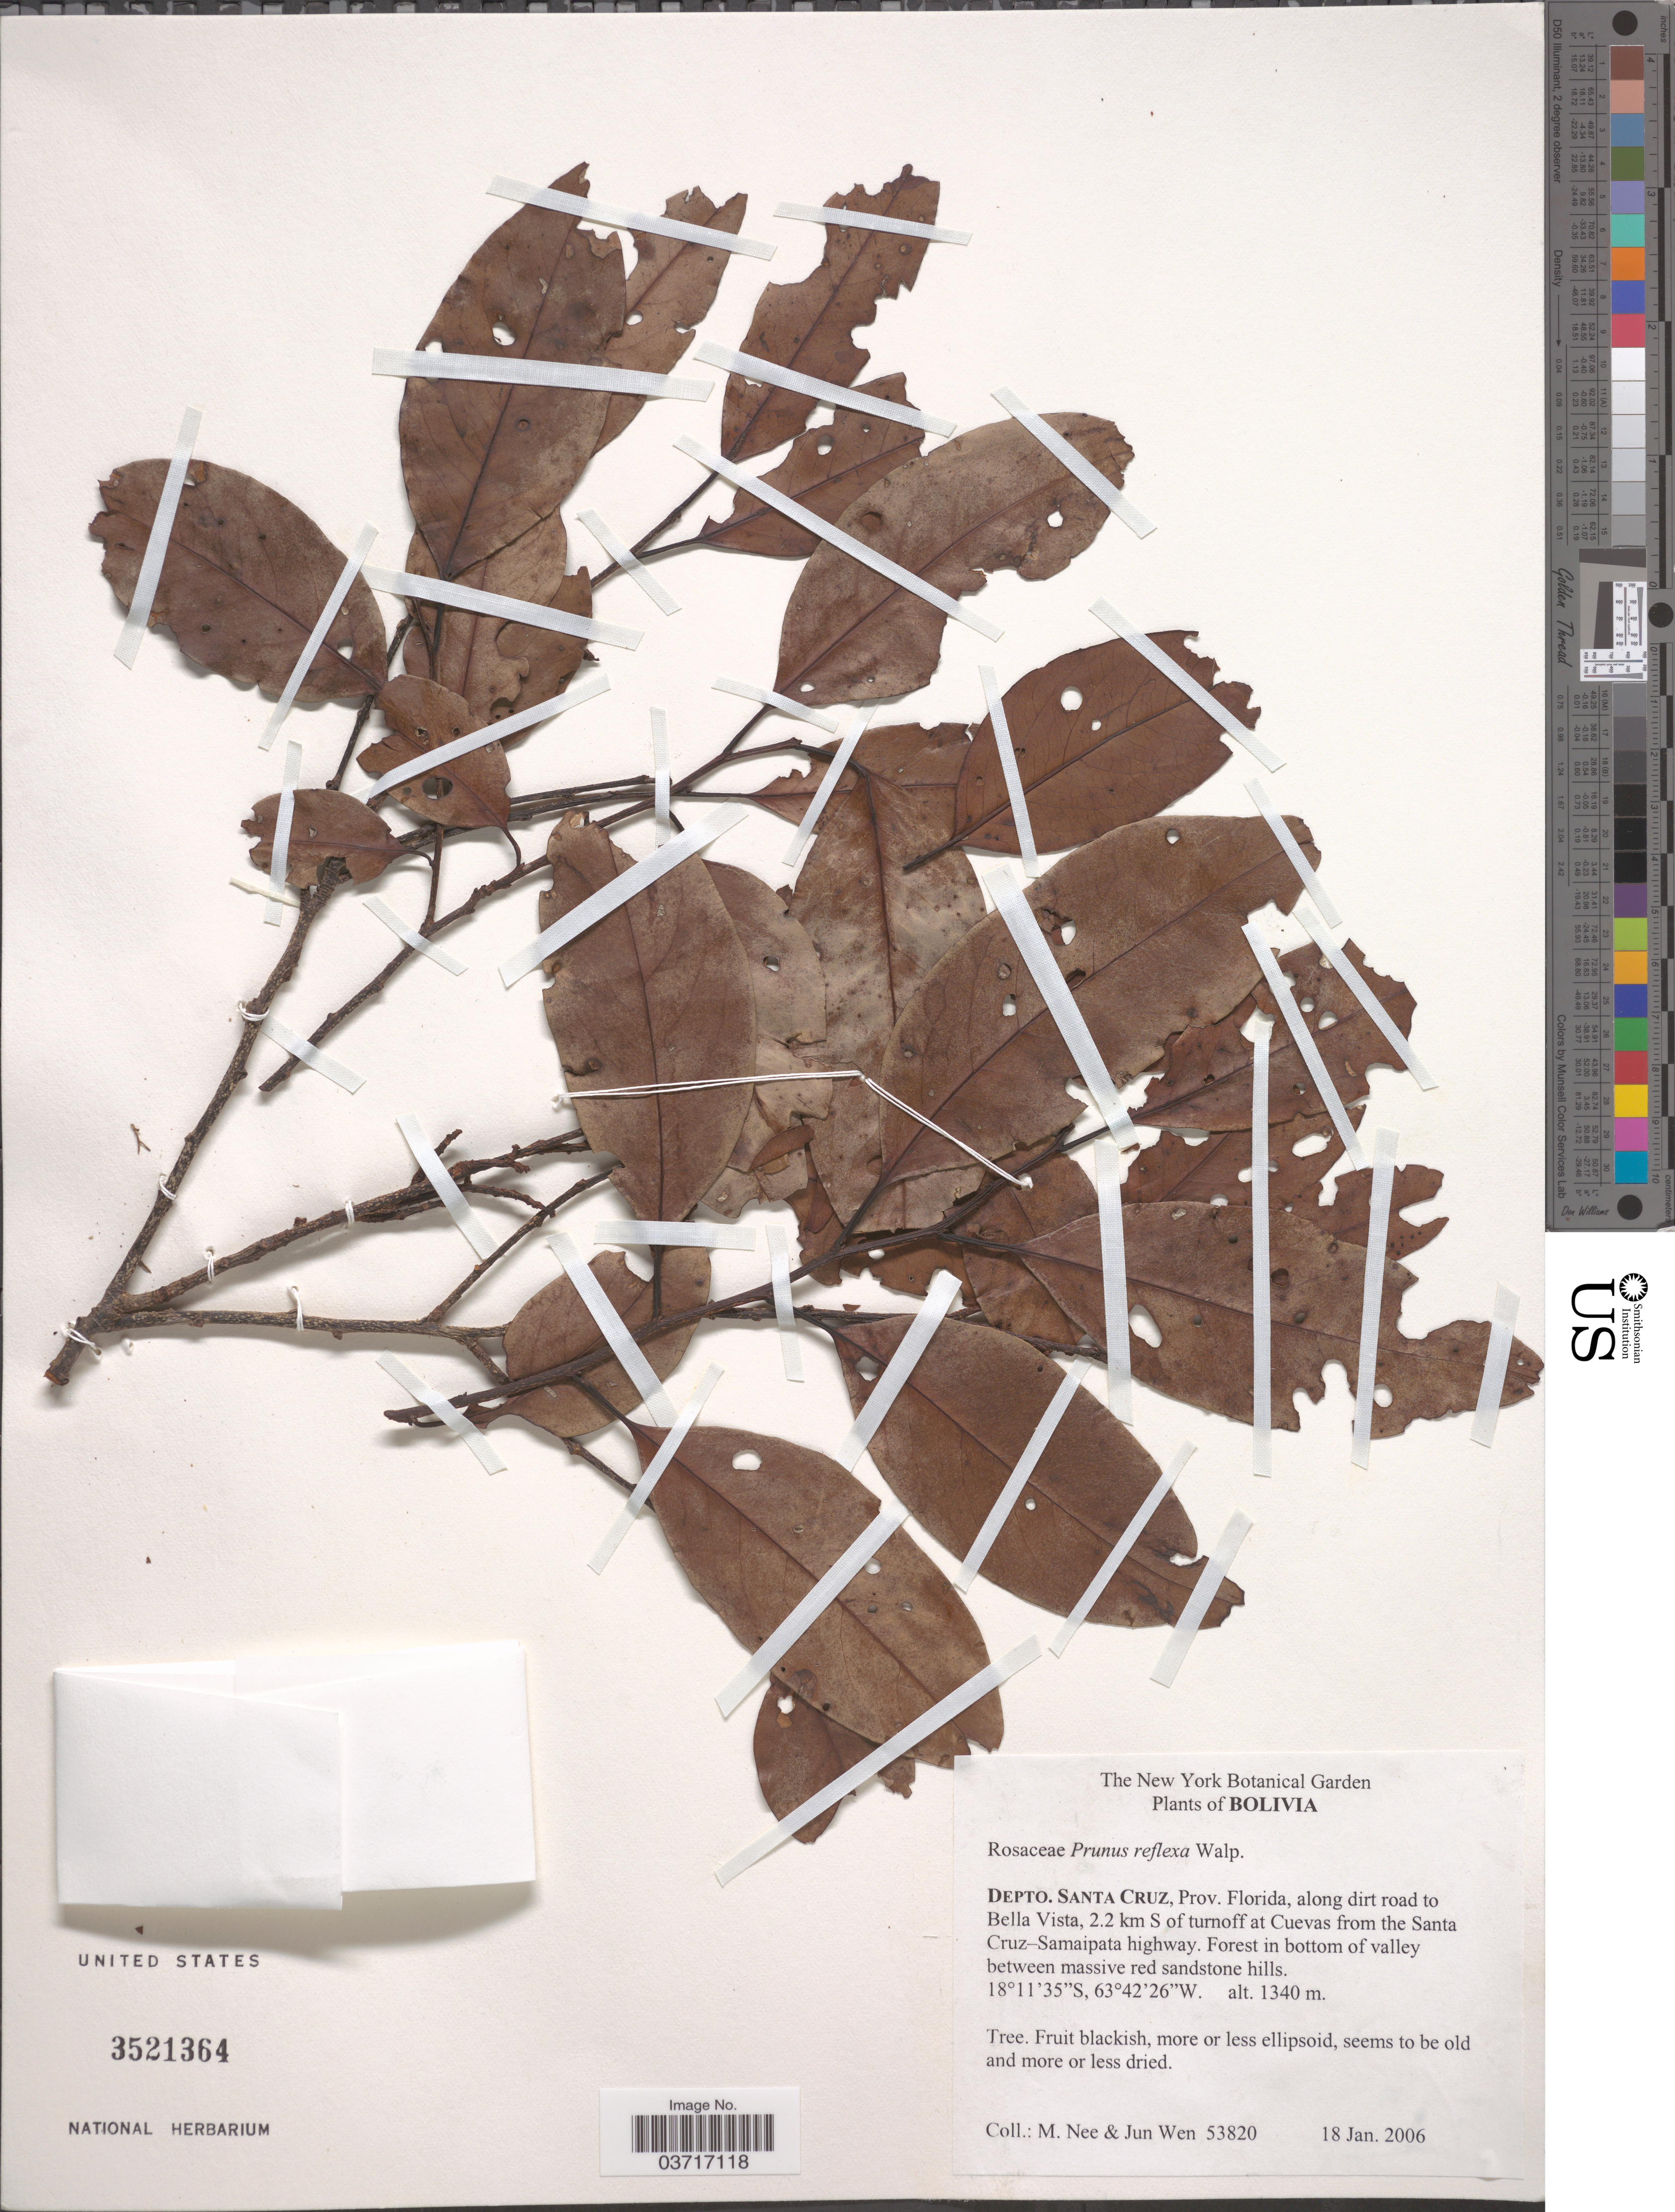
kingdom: Plantae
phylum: Tracheophyta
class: Magnoliopsida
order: Rosales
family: Rosaceae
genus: Prunus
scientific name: Prunus reflexa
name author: Walp.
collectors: M. Nee & J. Wen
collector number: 53820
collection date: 2006-01-18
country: Bolivia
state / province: Santa Cruz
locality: Depto. Santa Cruz, Prov. Florida, along dirt road to Bella Vista, 2.2 km S of turnoff at Cuevas from the Santa Cruz-Samaipata highway.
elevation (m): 1340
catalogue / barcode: US 3521364